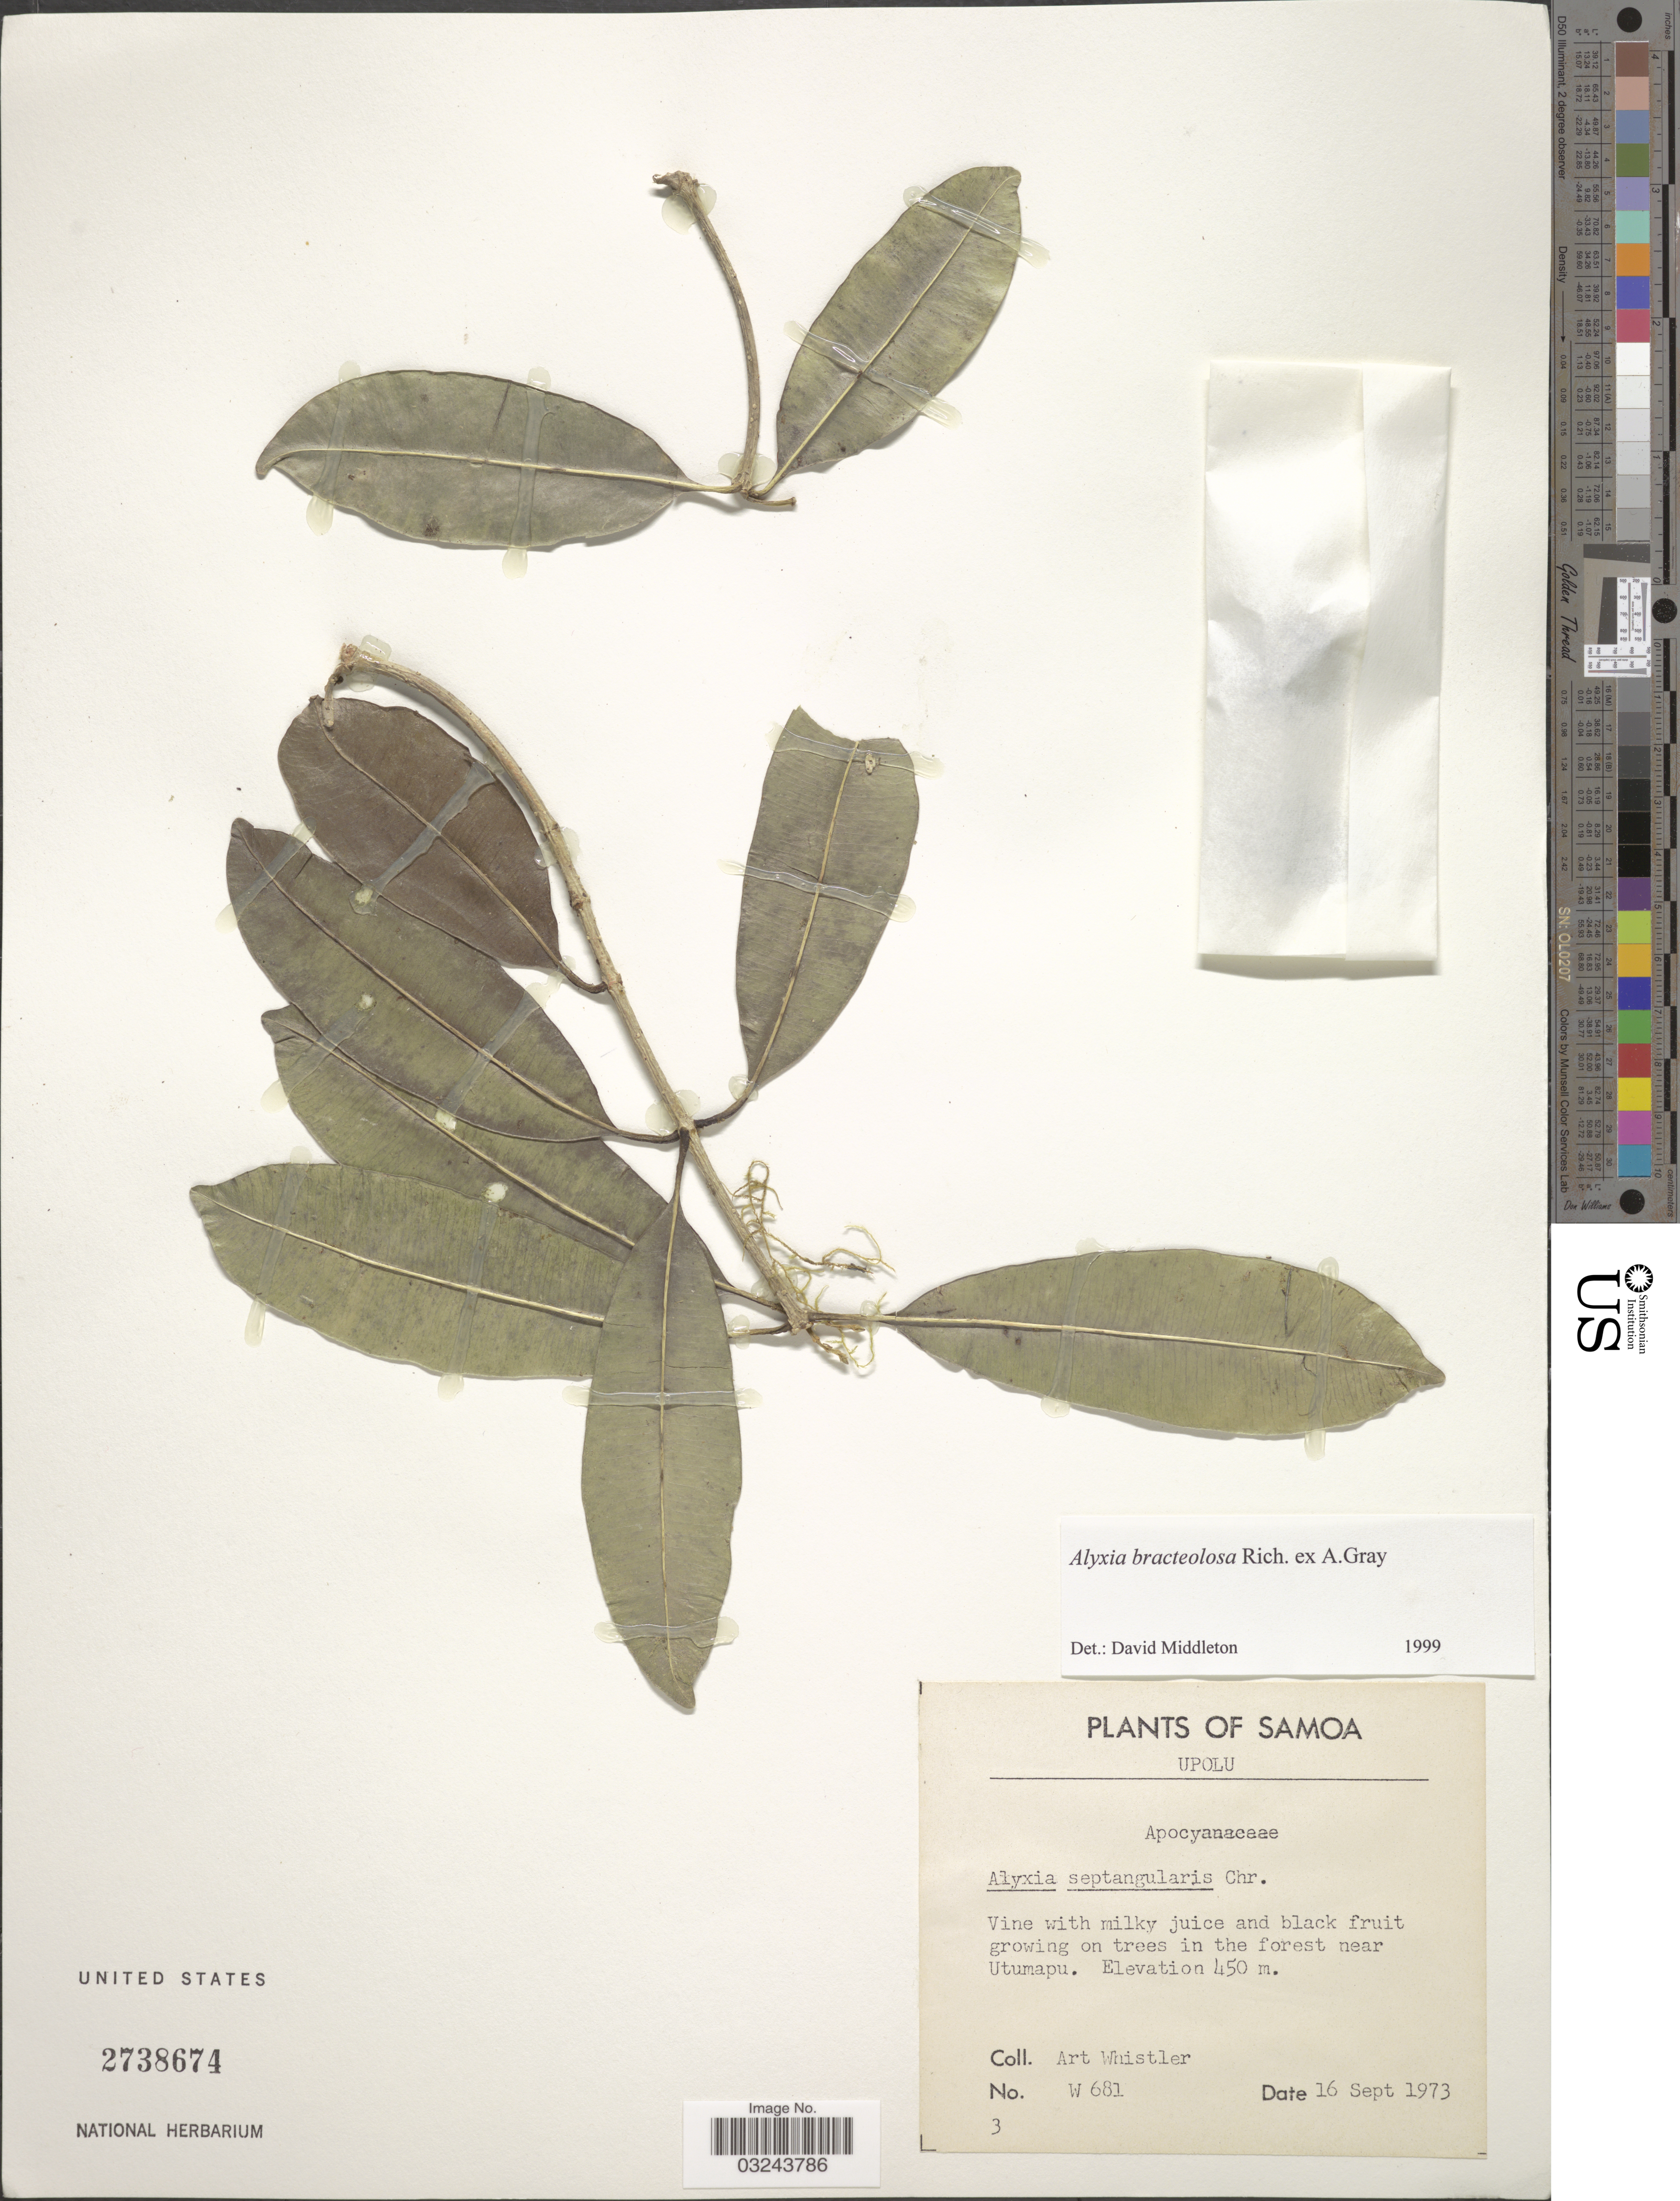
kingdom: Plantae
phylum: Tracheophyta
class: Magnoliopsida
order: Gentianales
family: Apocynaceae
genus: Alyxia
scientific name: Alyxia bracteolosa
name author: W.P. Rich ex A. Gray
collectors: A. Whistler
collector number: W681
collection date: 1973-09-16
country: Samoa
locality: Samoa. Upolu. Growing on trees in the forest near Utumapu.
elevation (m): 450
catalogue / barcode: US 2738674